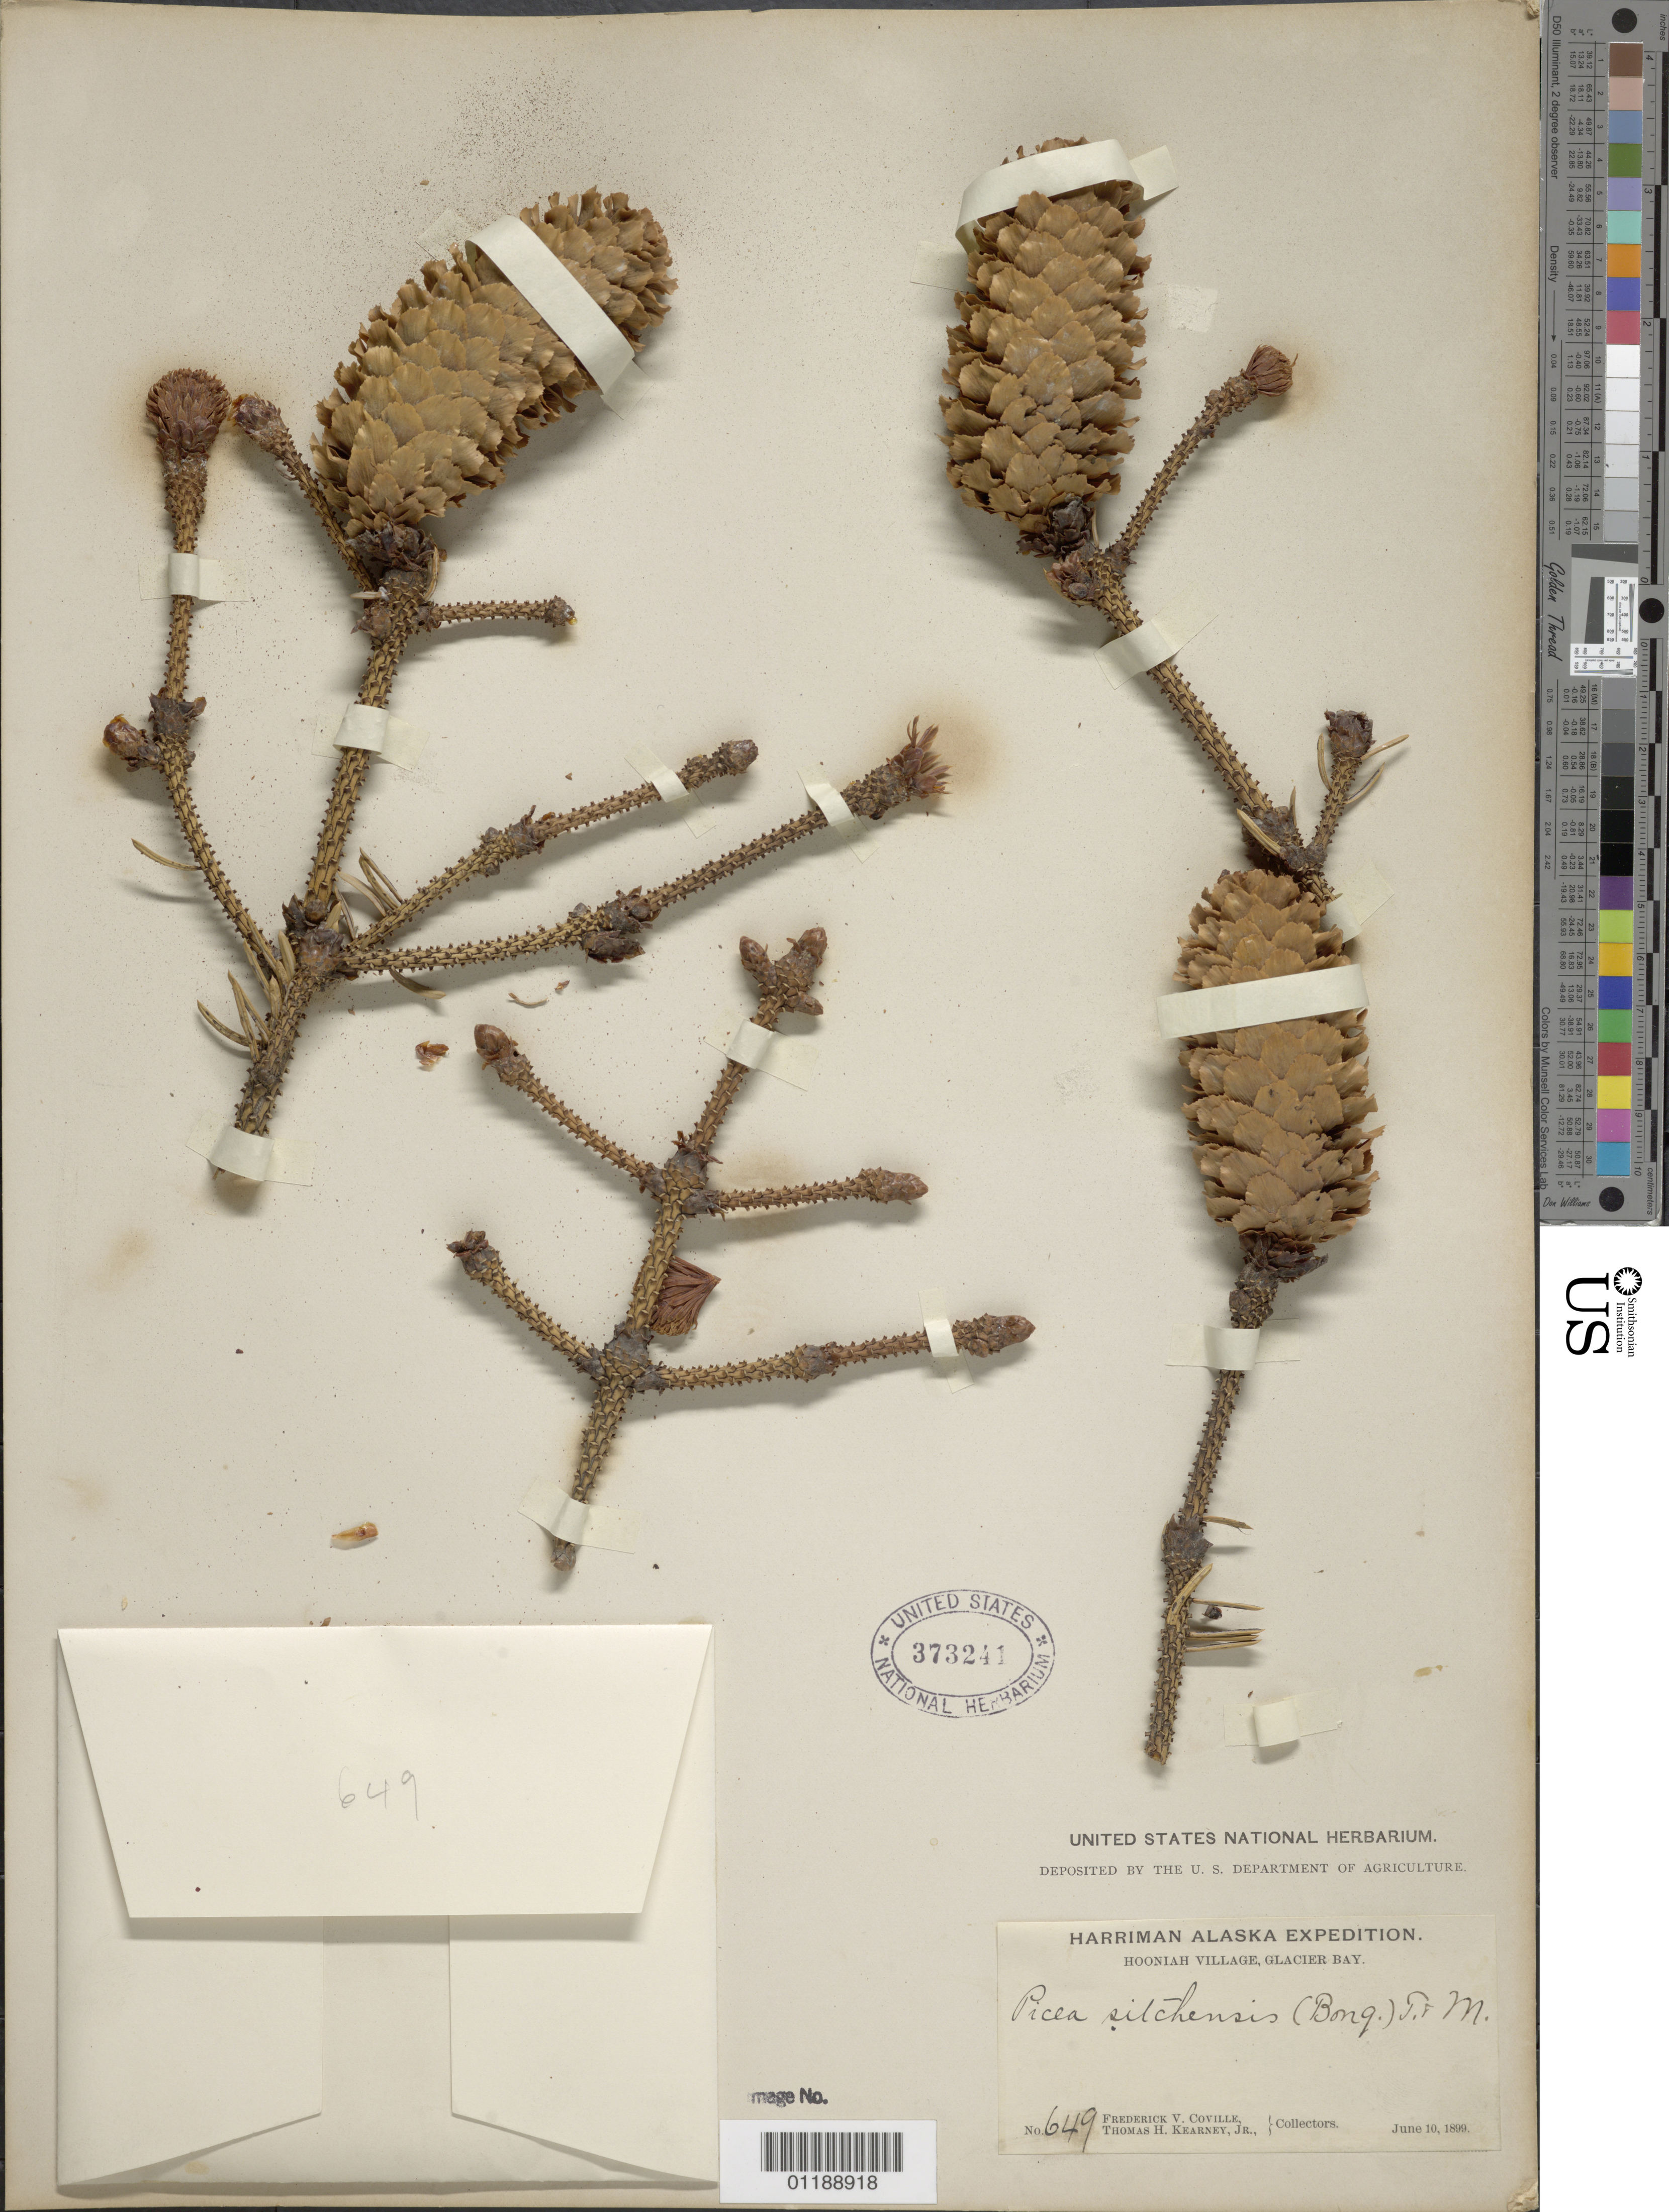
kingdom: Plantae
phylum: Tracheophyta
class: Pinopsida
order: Pinales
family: Pinaceae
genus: Picea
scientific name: Picea sitchensis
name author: (Bong.) Carrière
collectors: F. V. Coville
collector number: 649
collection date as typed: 10 Jun 1899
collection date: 1899-06-10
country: United States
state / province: Alaska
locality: Hooniah Village, Glacier Bay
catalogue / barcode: US 373241